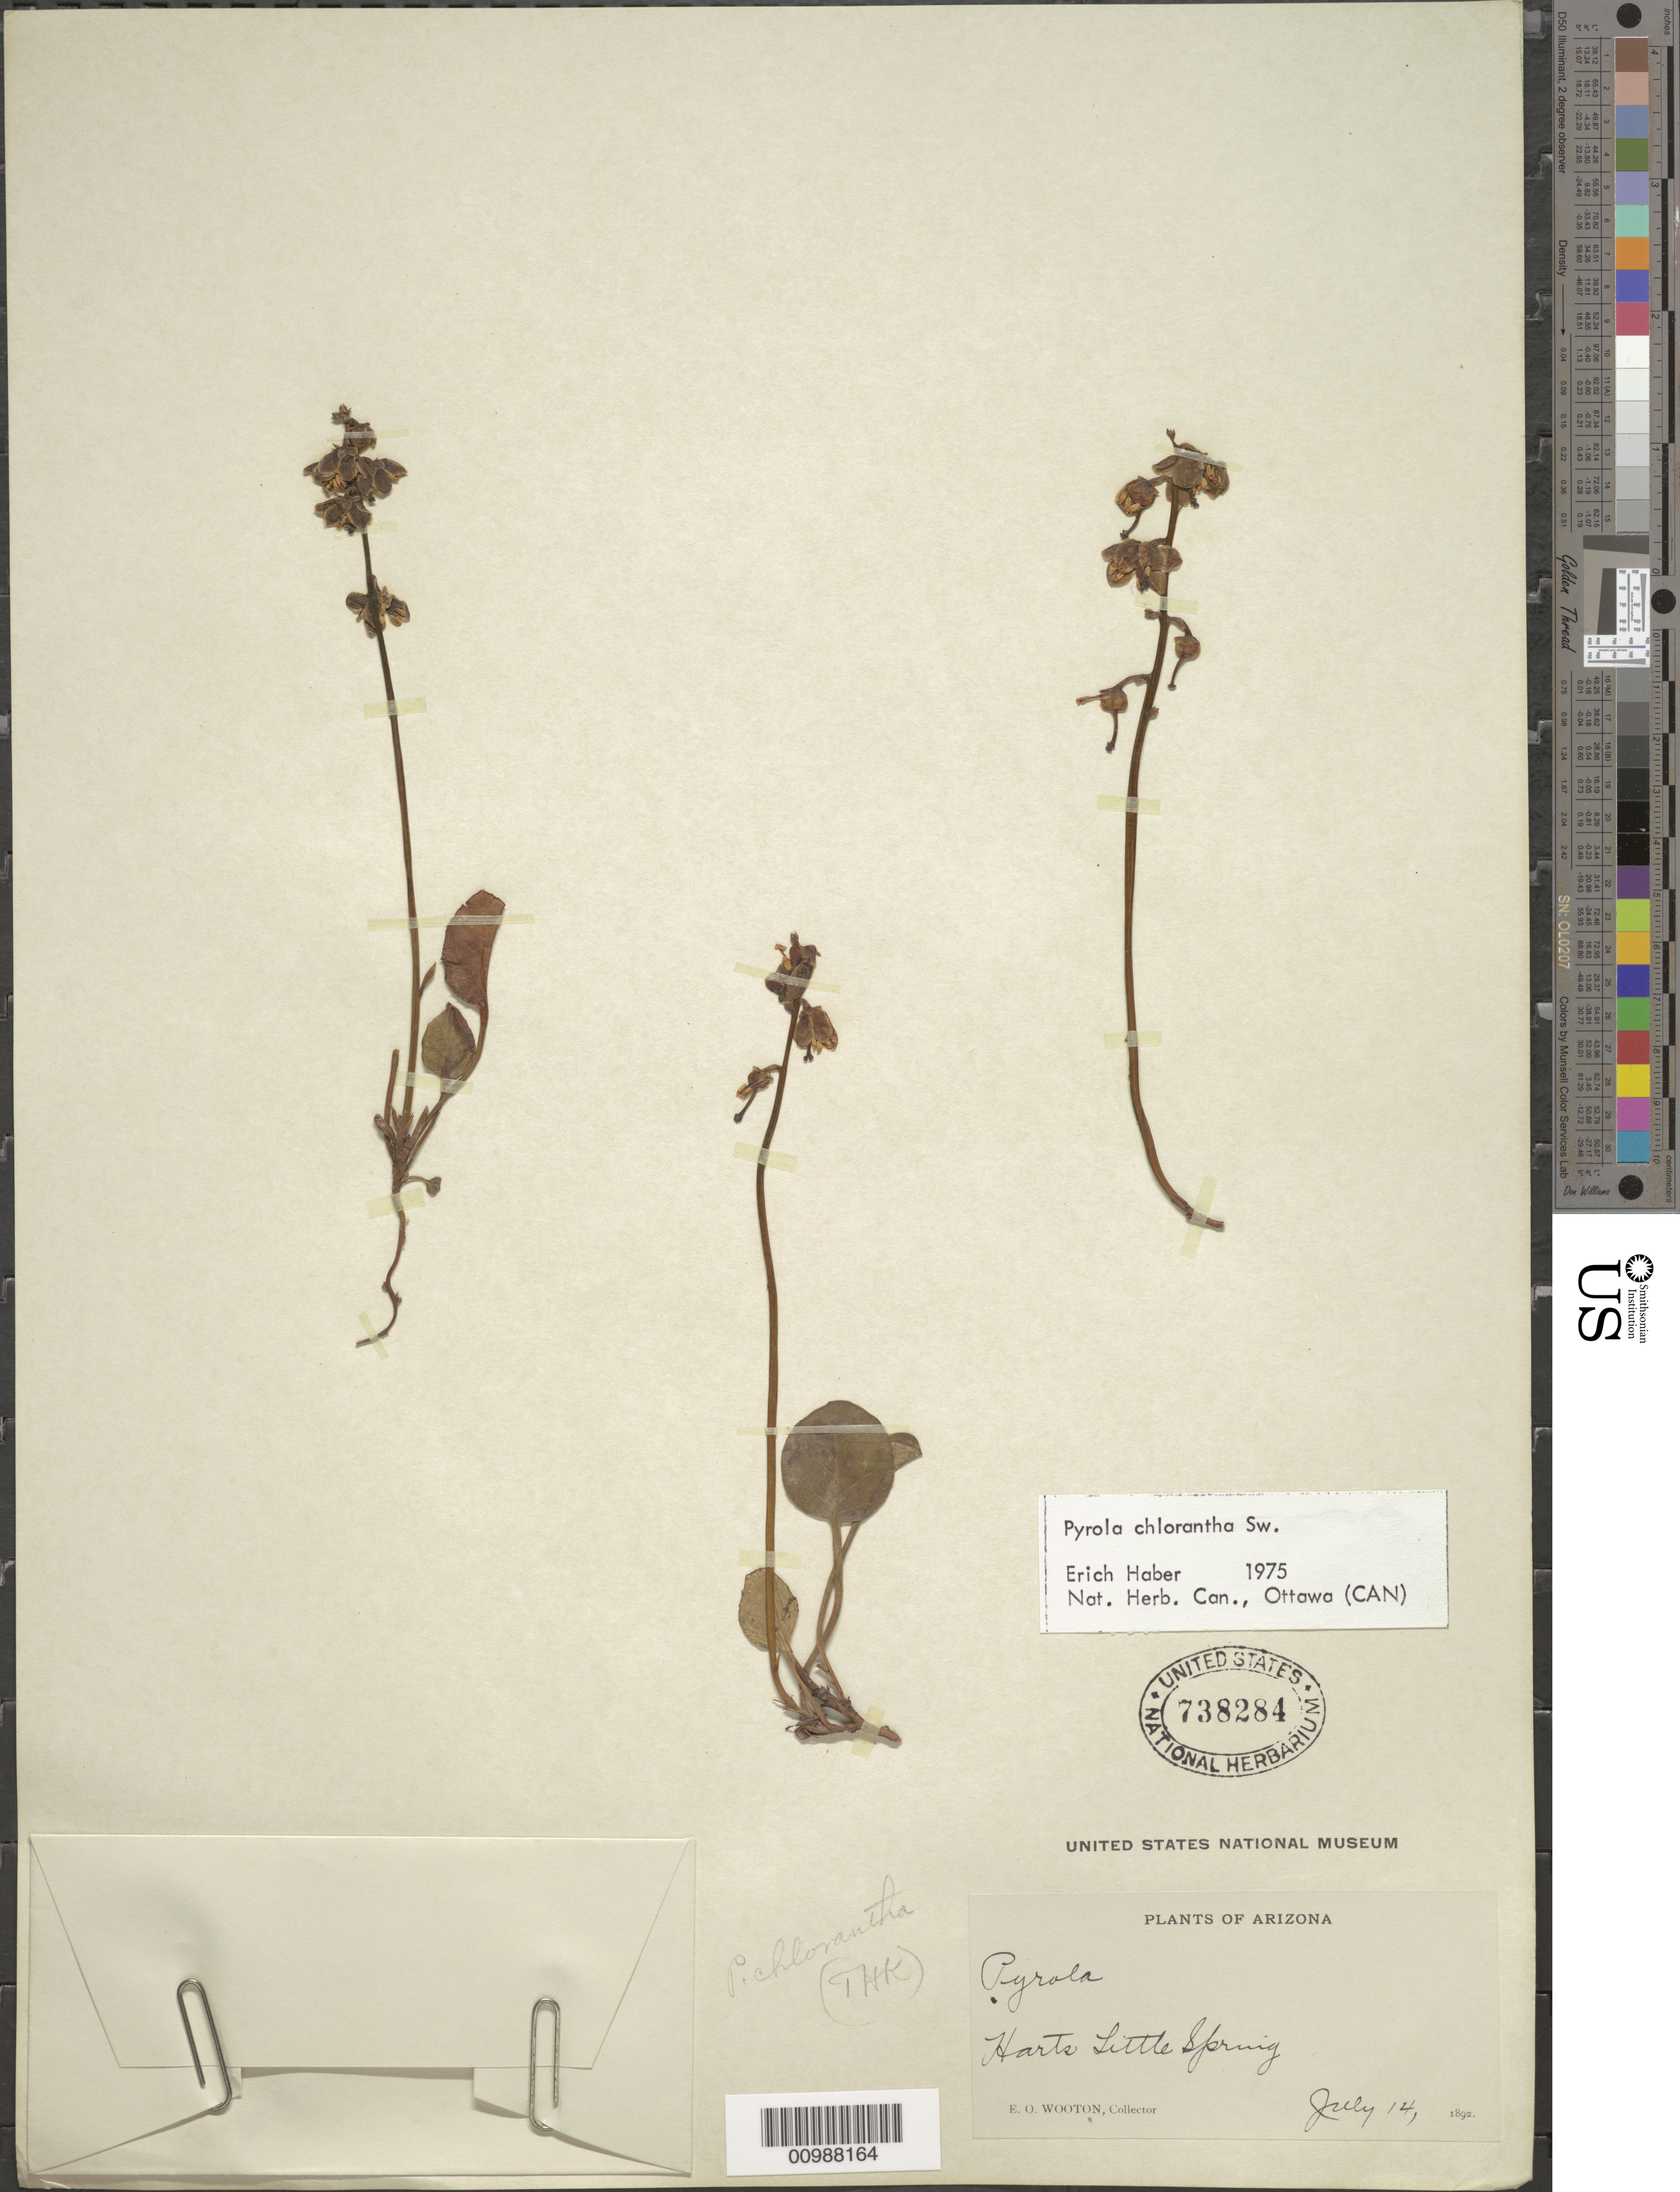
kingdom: Plantae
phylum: Tracheophyta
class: Magnoliopsida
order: Ericales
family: Ericaceae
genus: Pyrola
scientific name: Pyrola chlorantha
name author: Schweigg.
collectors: E. O. Wooton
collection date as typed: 14 Jul 1892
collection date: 1892-07-14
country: United States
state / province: Arizona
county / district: Coconino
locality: Harts Little Spring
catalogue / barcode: US 738284